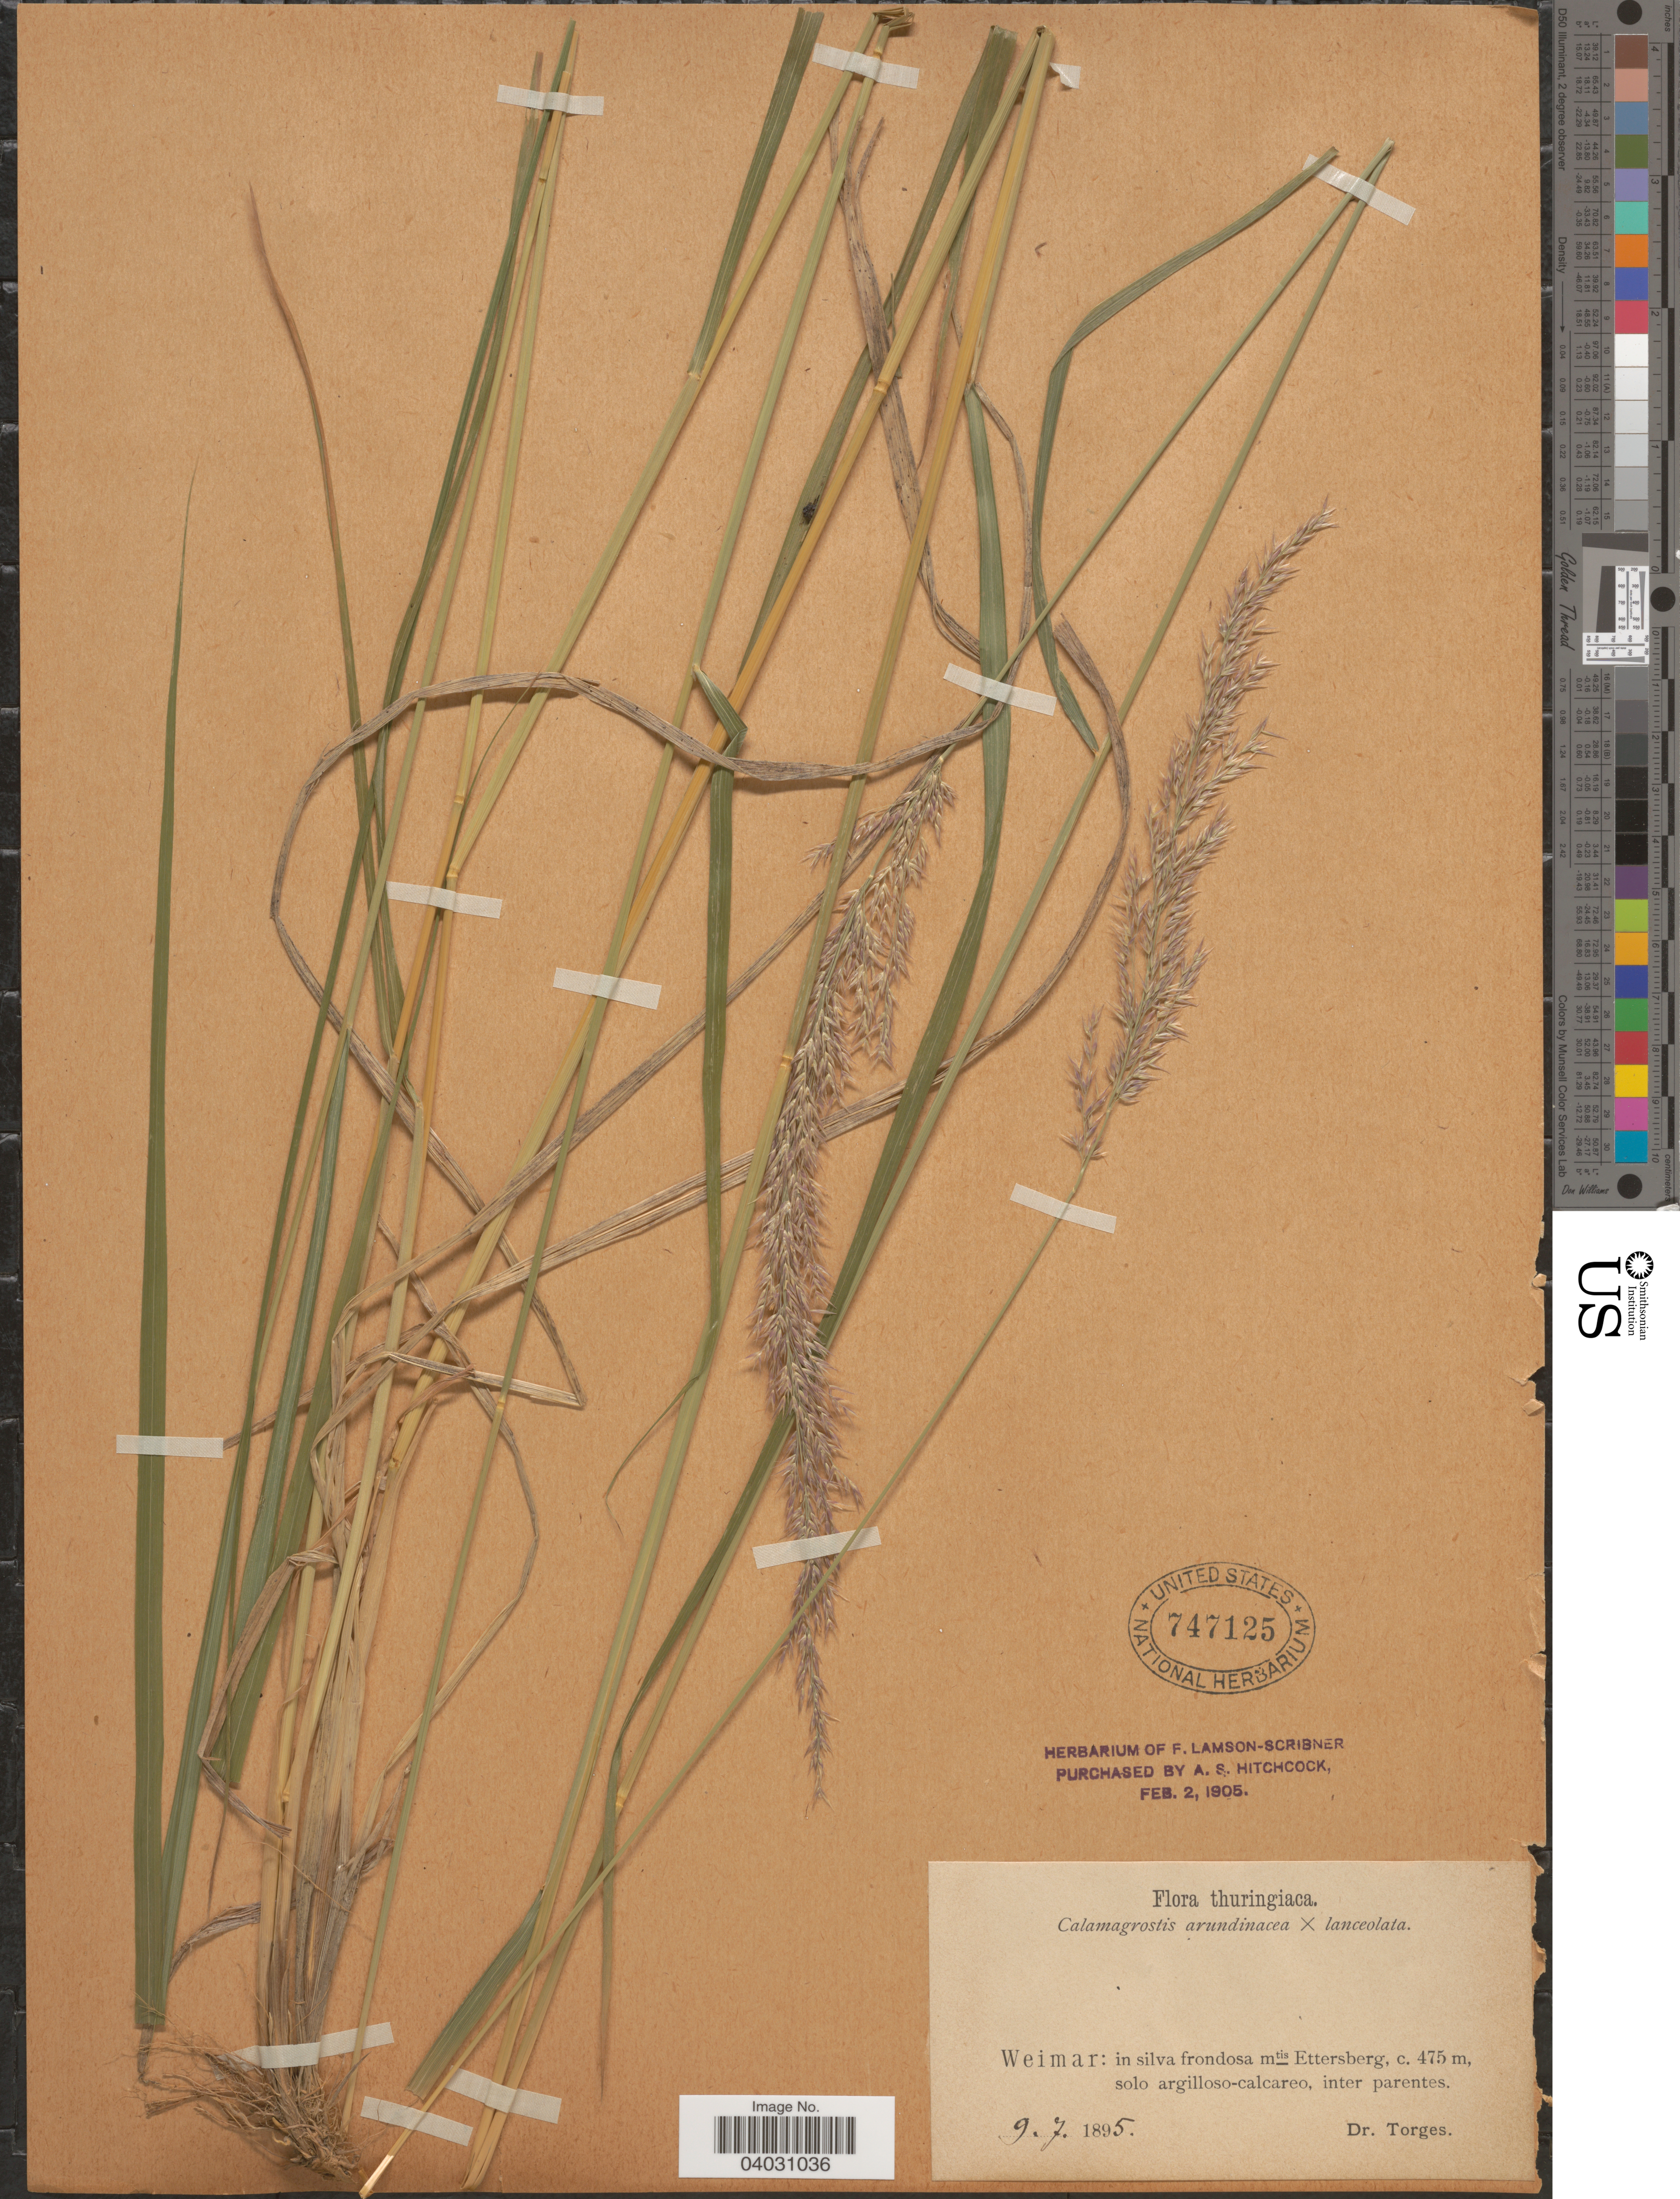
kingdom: Plantae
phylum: Tracheophyta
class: Liliopsida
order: Poales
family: Poaceae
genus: Calamagrostis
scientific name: Calamagrostis arundinacea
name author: (L.) Roth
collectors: Torges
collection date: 1895-07-09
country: Germany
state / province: Thuringia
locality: Thuringiaca. Weimar: in silva frondosa mtis Ettersberg.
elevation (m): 475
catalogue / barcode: US 747125